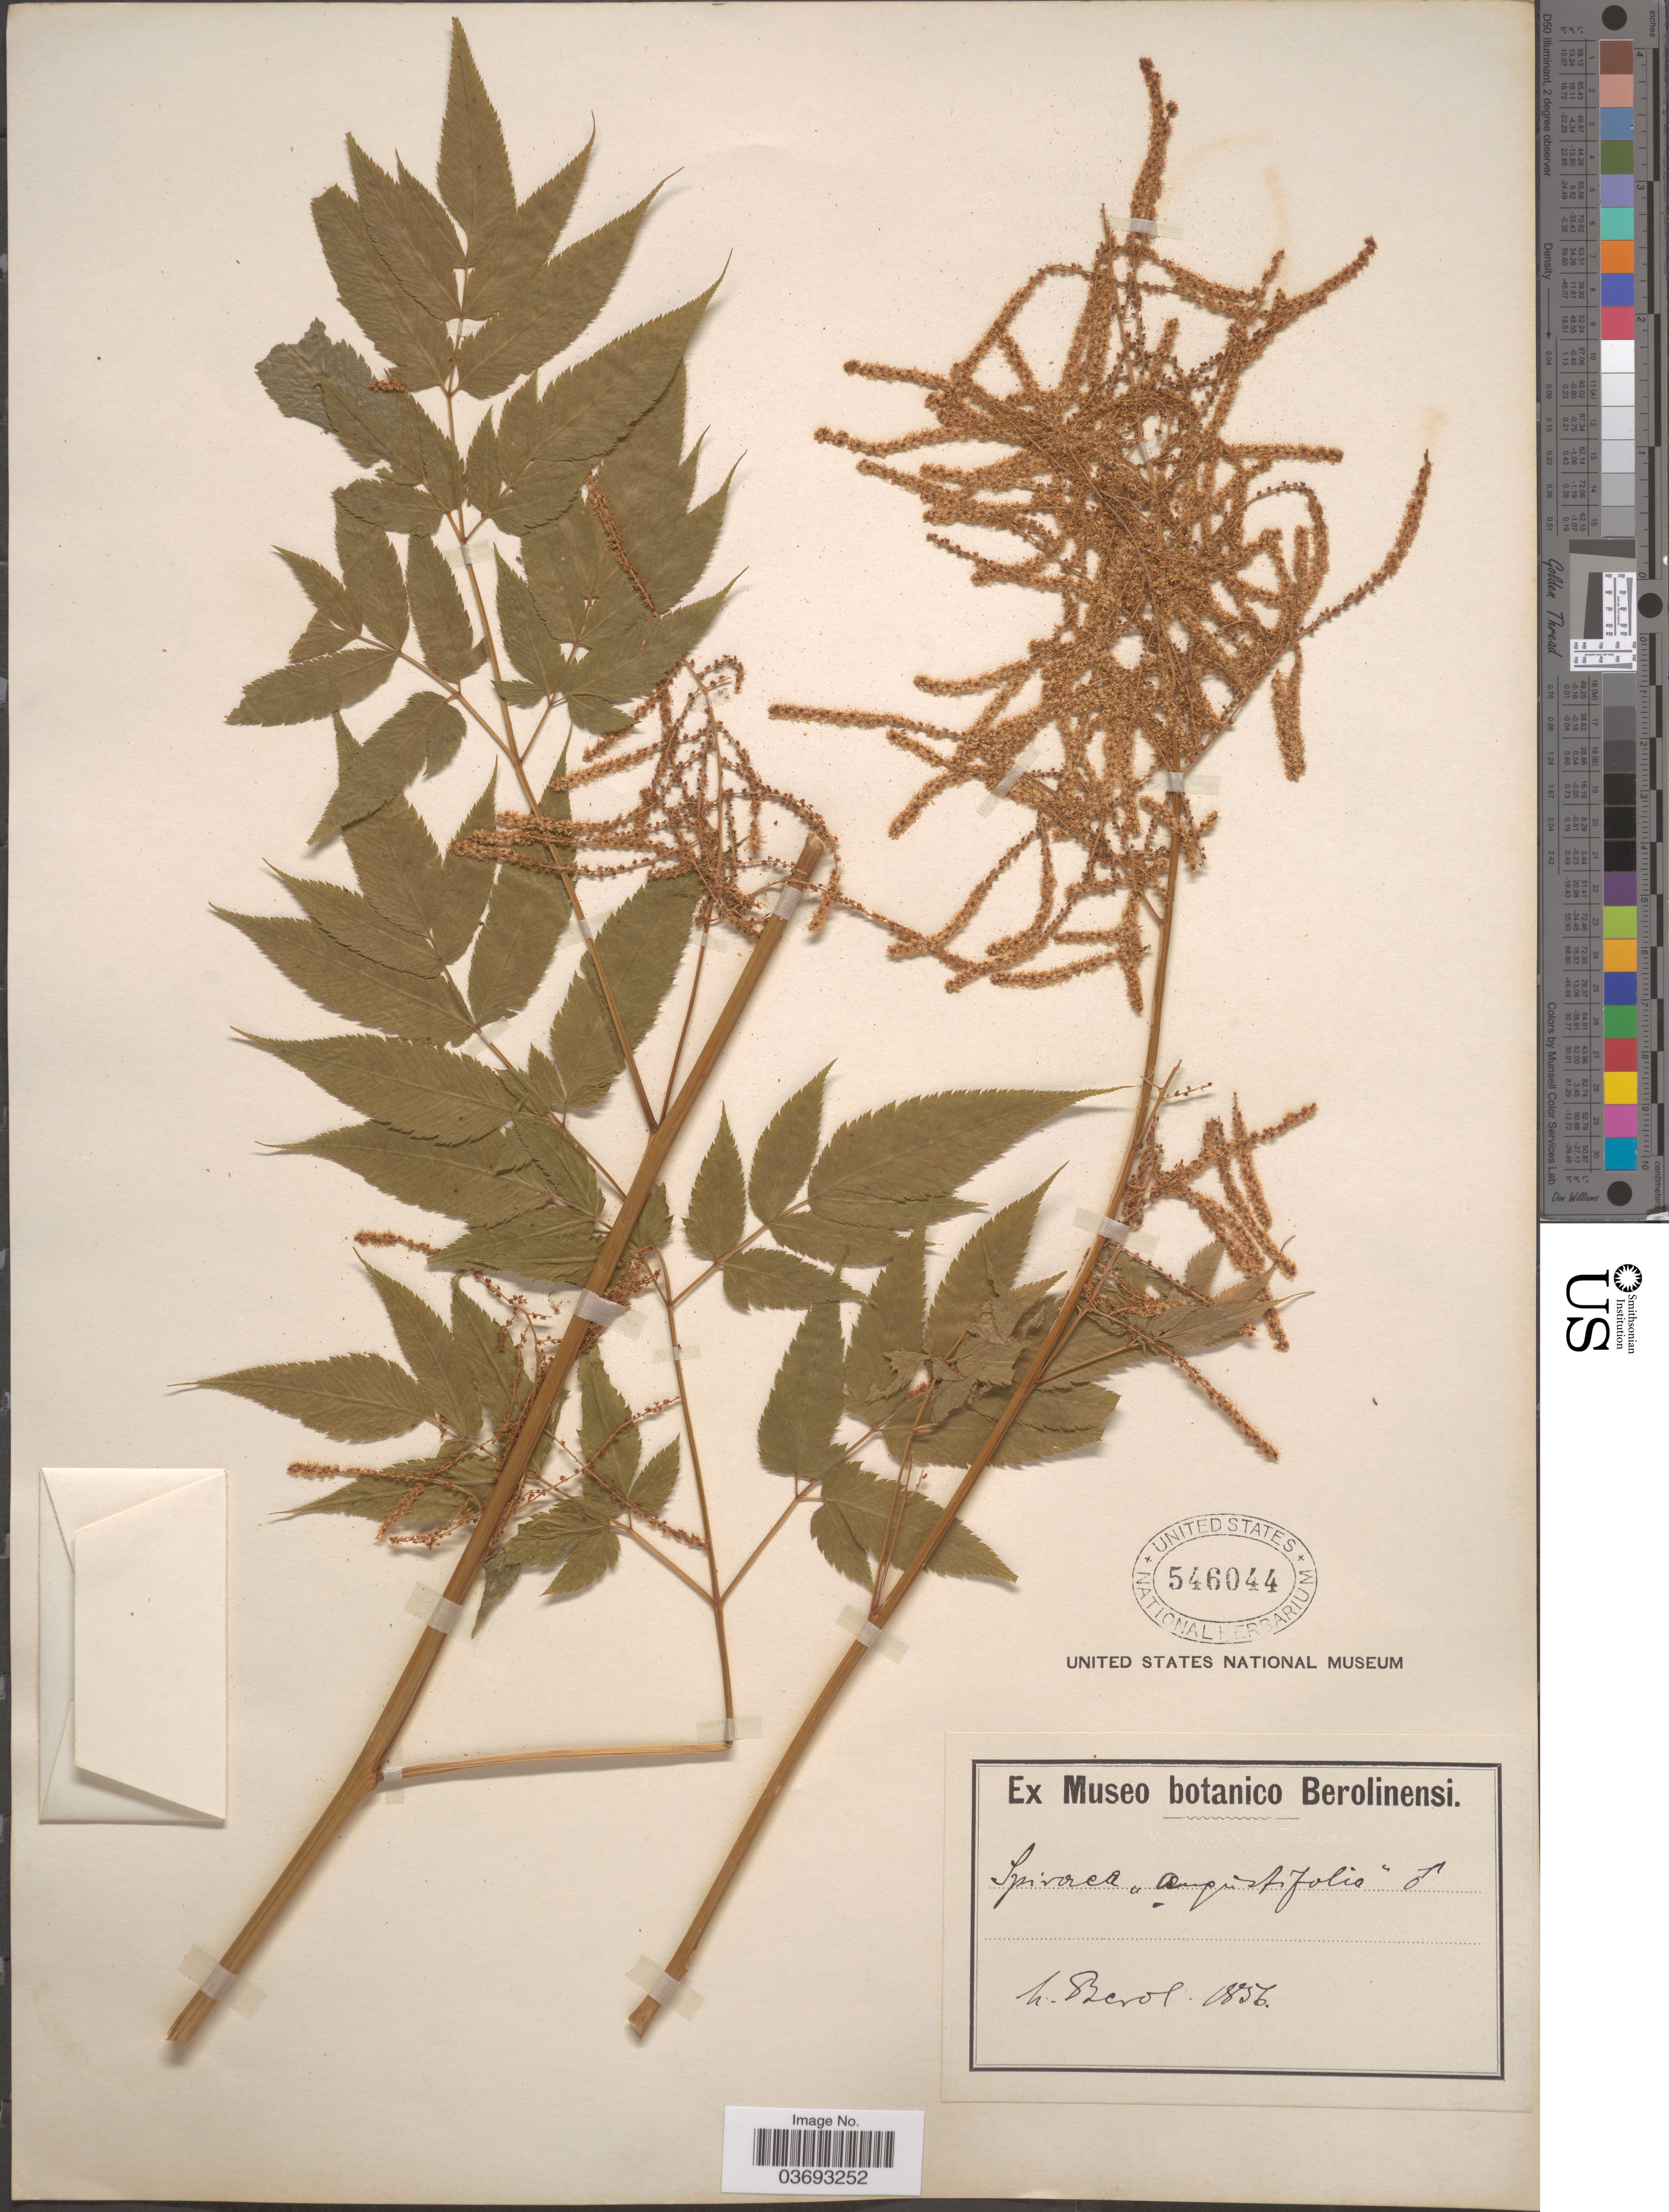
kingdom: Plantae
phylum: Tracheophyta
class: Magnoliopsida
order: Rosales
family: Rosaceae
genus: Spiraea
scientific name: Spiraea angustifolia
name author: Mill.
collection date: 1856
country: Germany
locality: H. Berol.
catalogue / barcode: US 546044